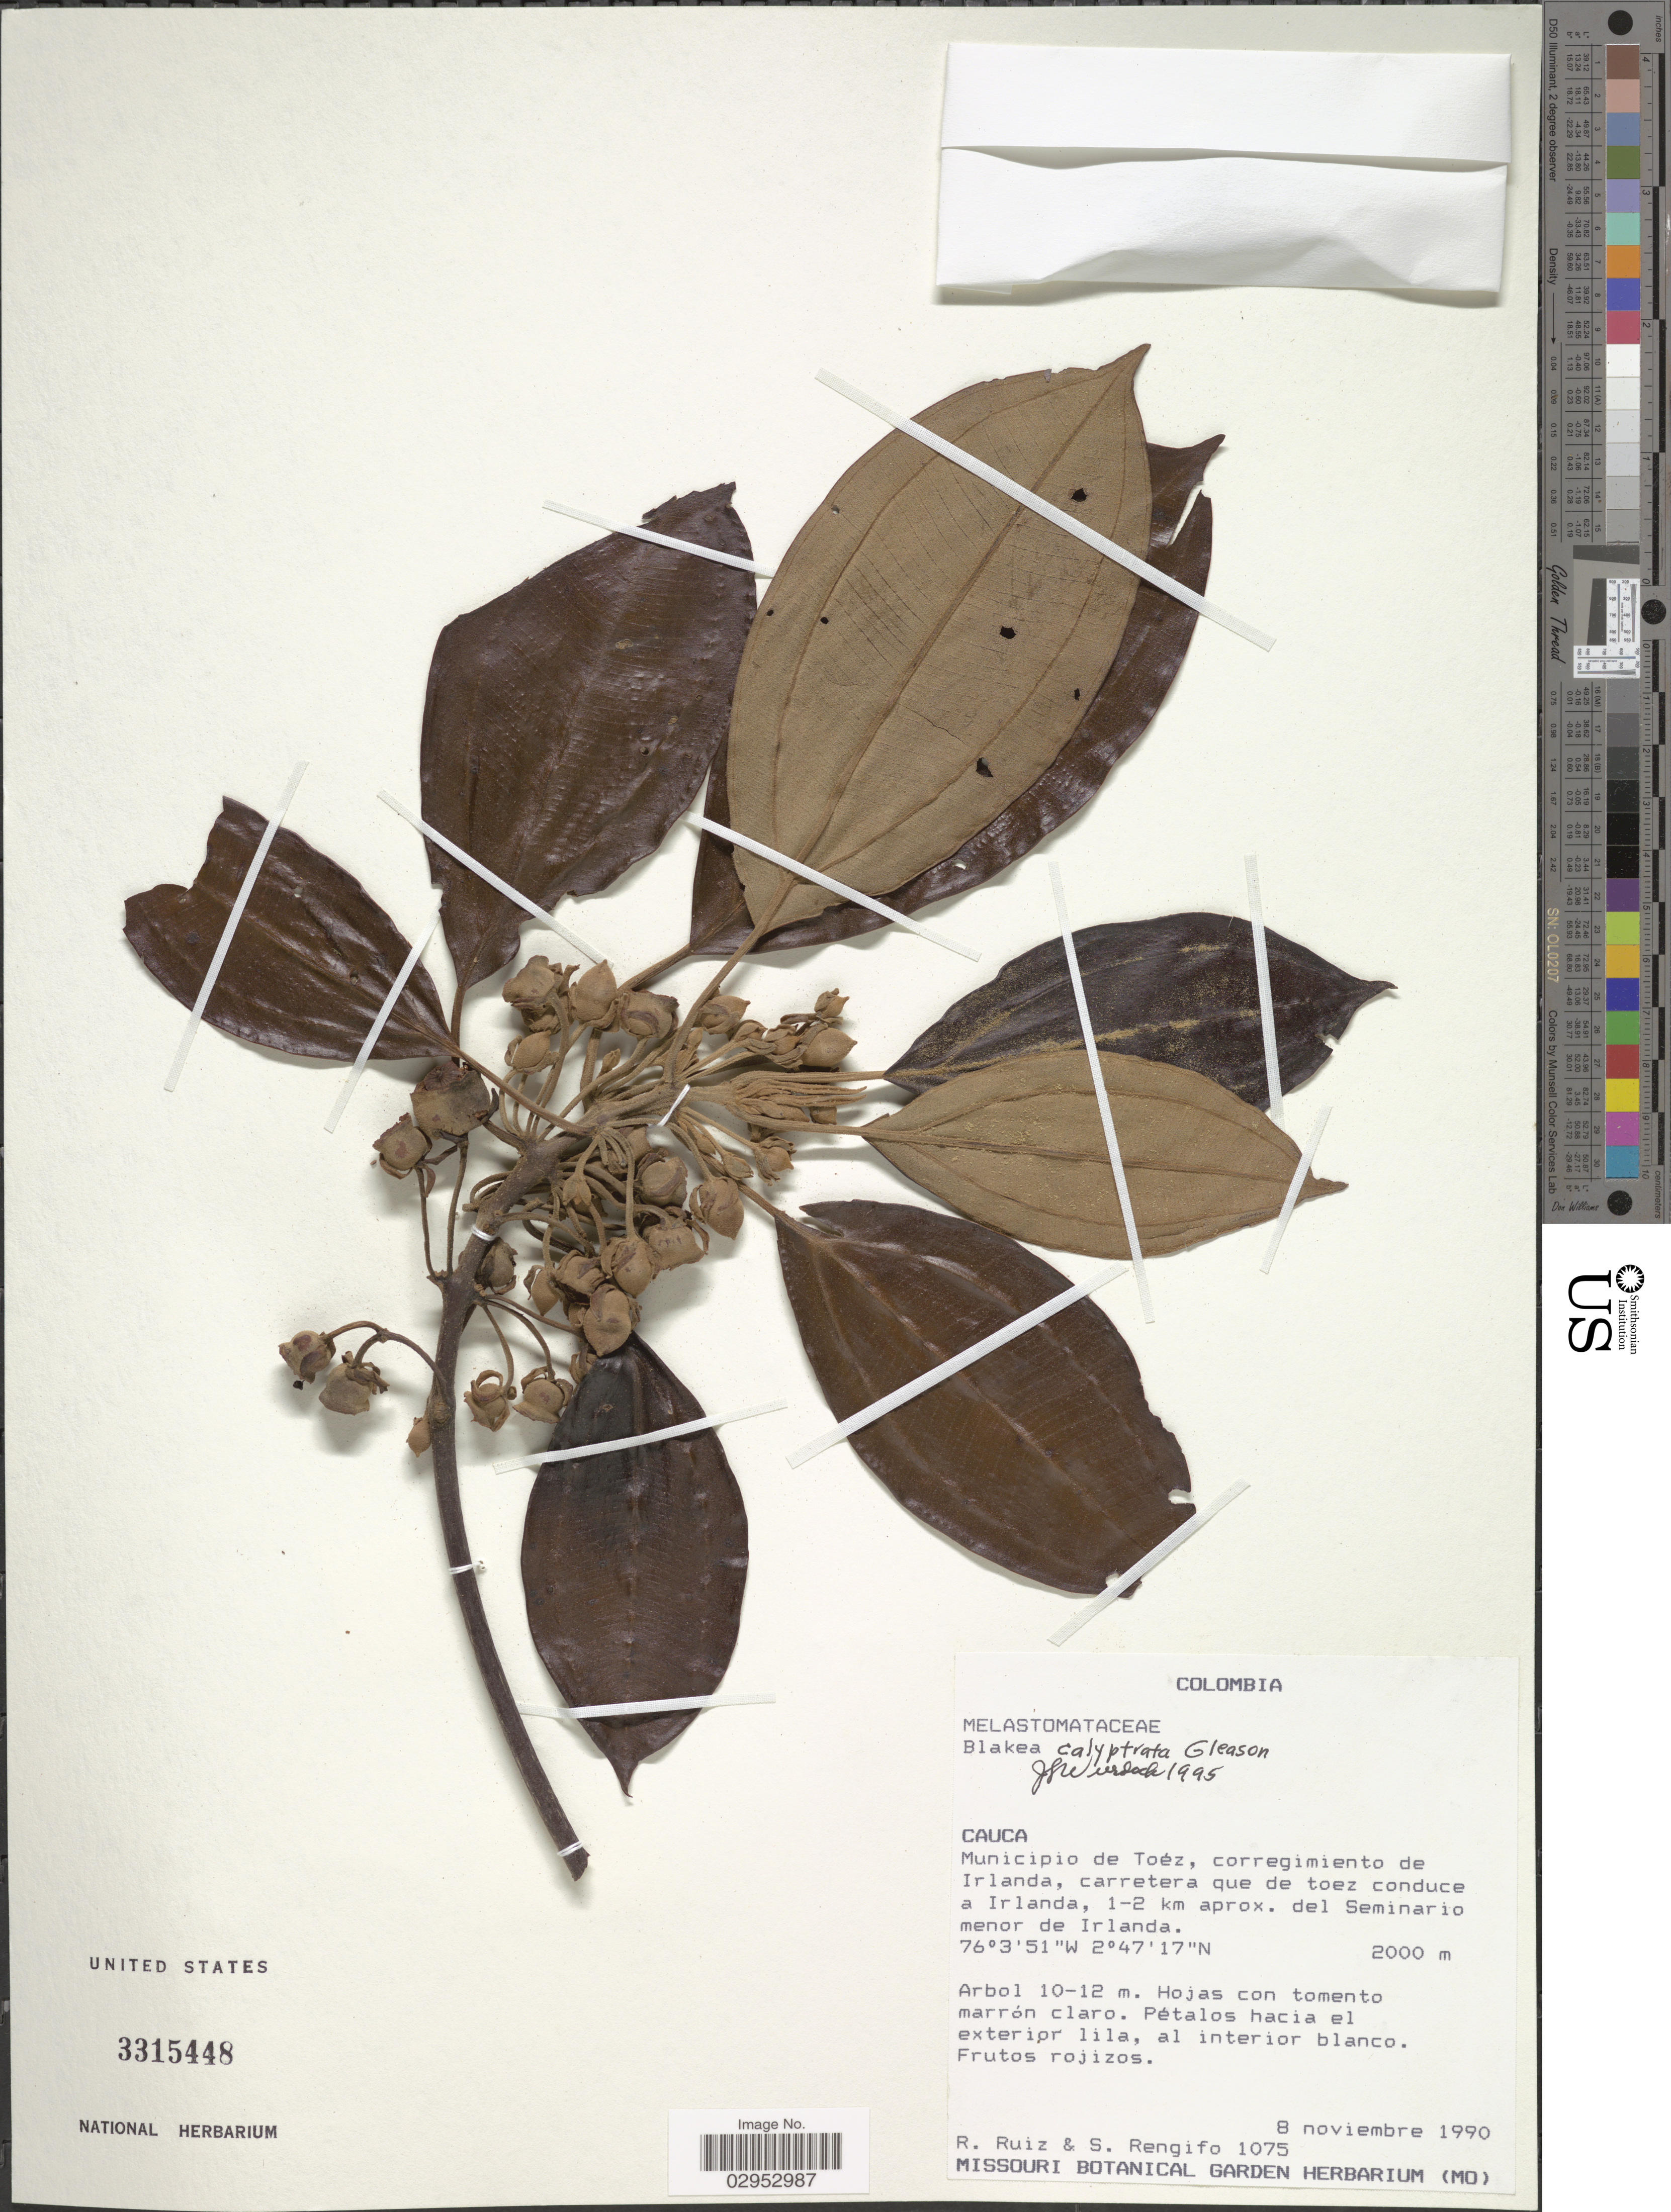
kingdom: Plantae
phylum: Tracheophyta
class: Magnoliopsida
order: Myrtales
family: Melastomataceae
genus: Blakea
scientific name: Blakea calyptrata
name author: Gleason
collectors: R. Ruiz & S. Rengifo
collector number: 1075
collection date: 1990-11-08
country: Colombia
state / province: Cauca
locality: Municipio de Toéz, corregimiento de Irlanda, carretera que de toez conduce a Irlands, 1-2 km aprox. del Seminario menor de Irlanda.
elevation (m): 2000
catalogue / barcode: US 3315448